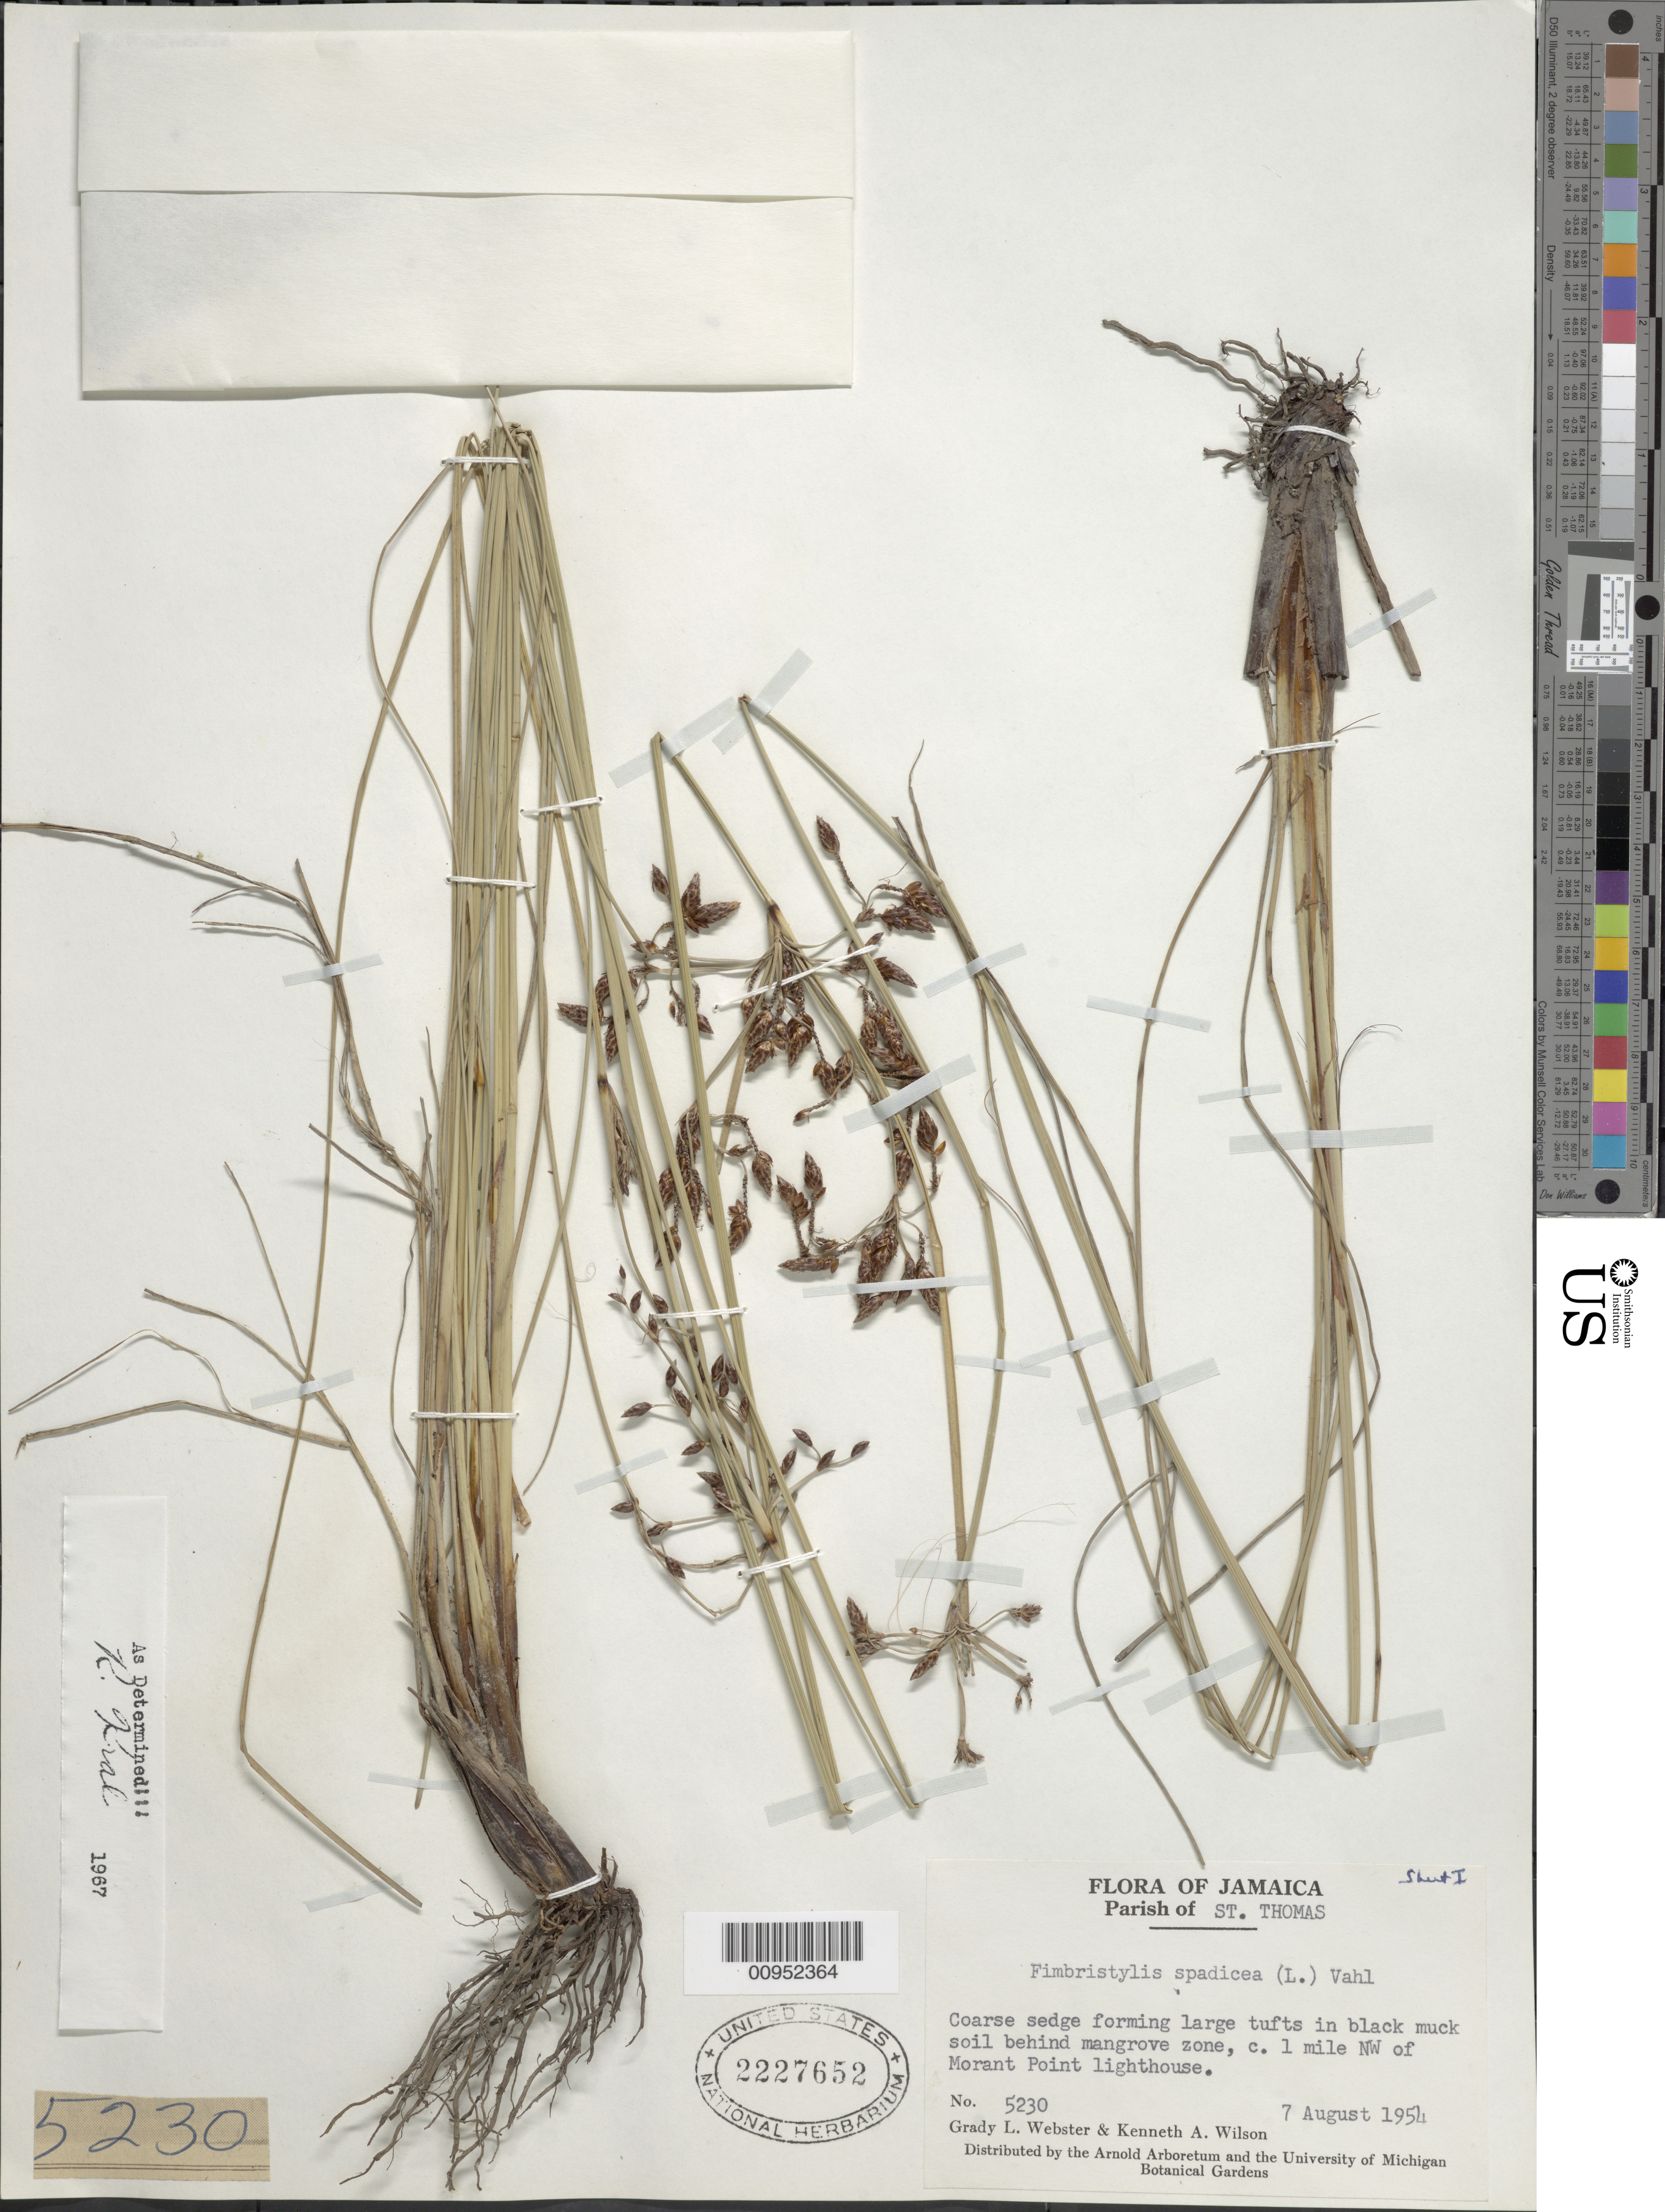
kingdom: Plantae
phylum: Tracheophyta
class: Liliopsida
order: Poales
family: Cyperaceae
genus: Fimbristylis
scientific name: Fimbristylis spadicea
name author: (L.) Vahl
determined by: Kral, Robert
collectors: G. L. Webster & K. A. Wilson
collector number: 5230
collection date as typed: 07 Aug 1954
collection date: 1954-08-07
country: Jamaica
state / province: Saint Thomas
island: Jamaica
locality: Behind mangrove zone, c. 1 mile NW of Morant Point Lighthouse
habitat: In black muck soil behind mangrove zone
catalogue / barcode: US 2227652